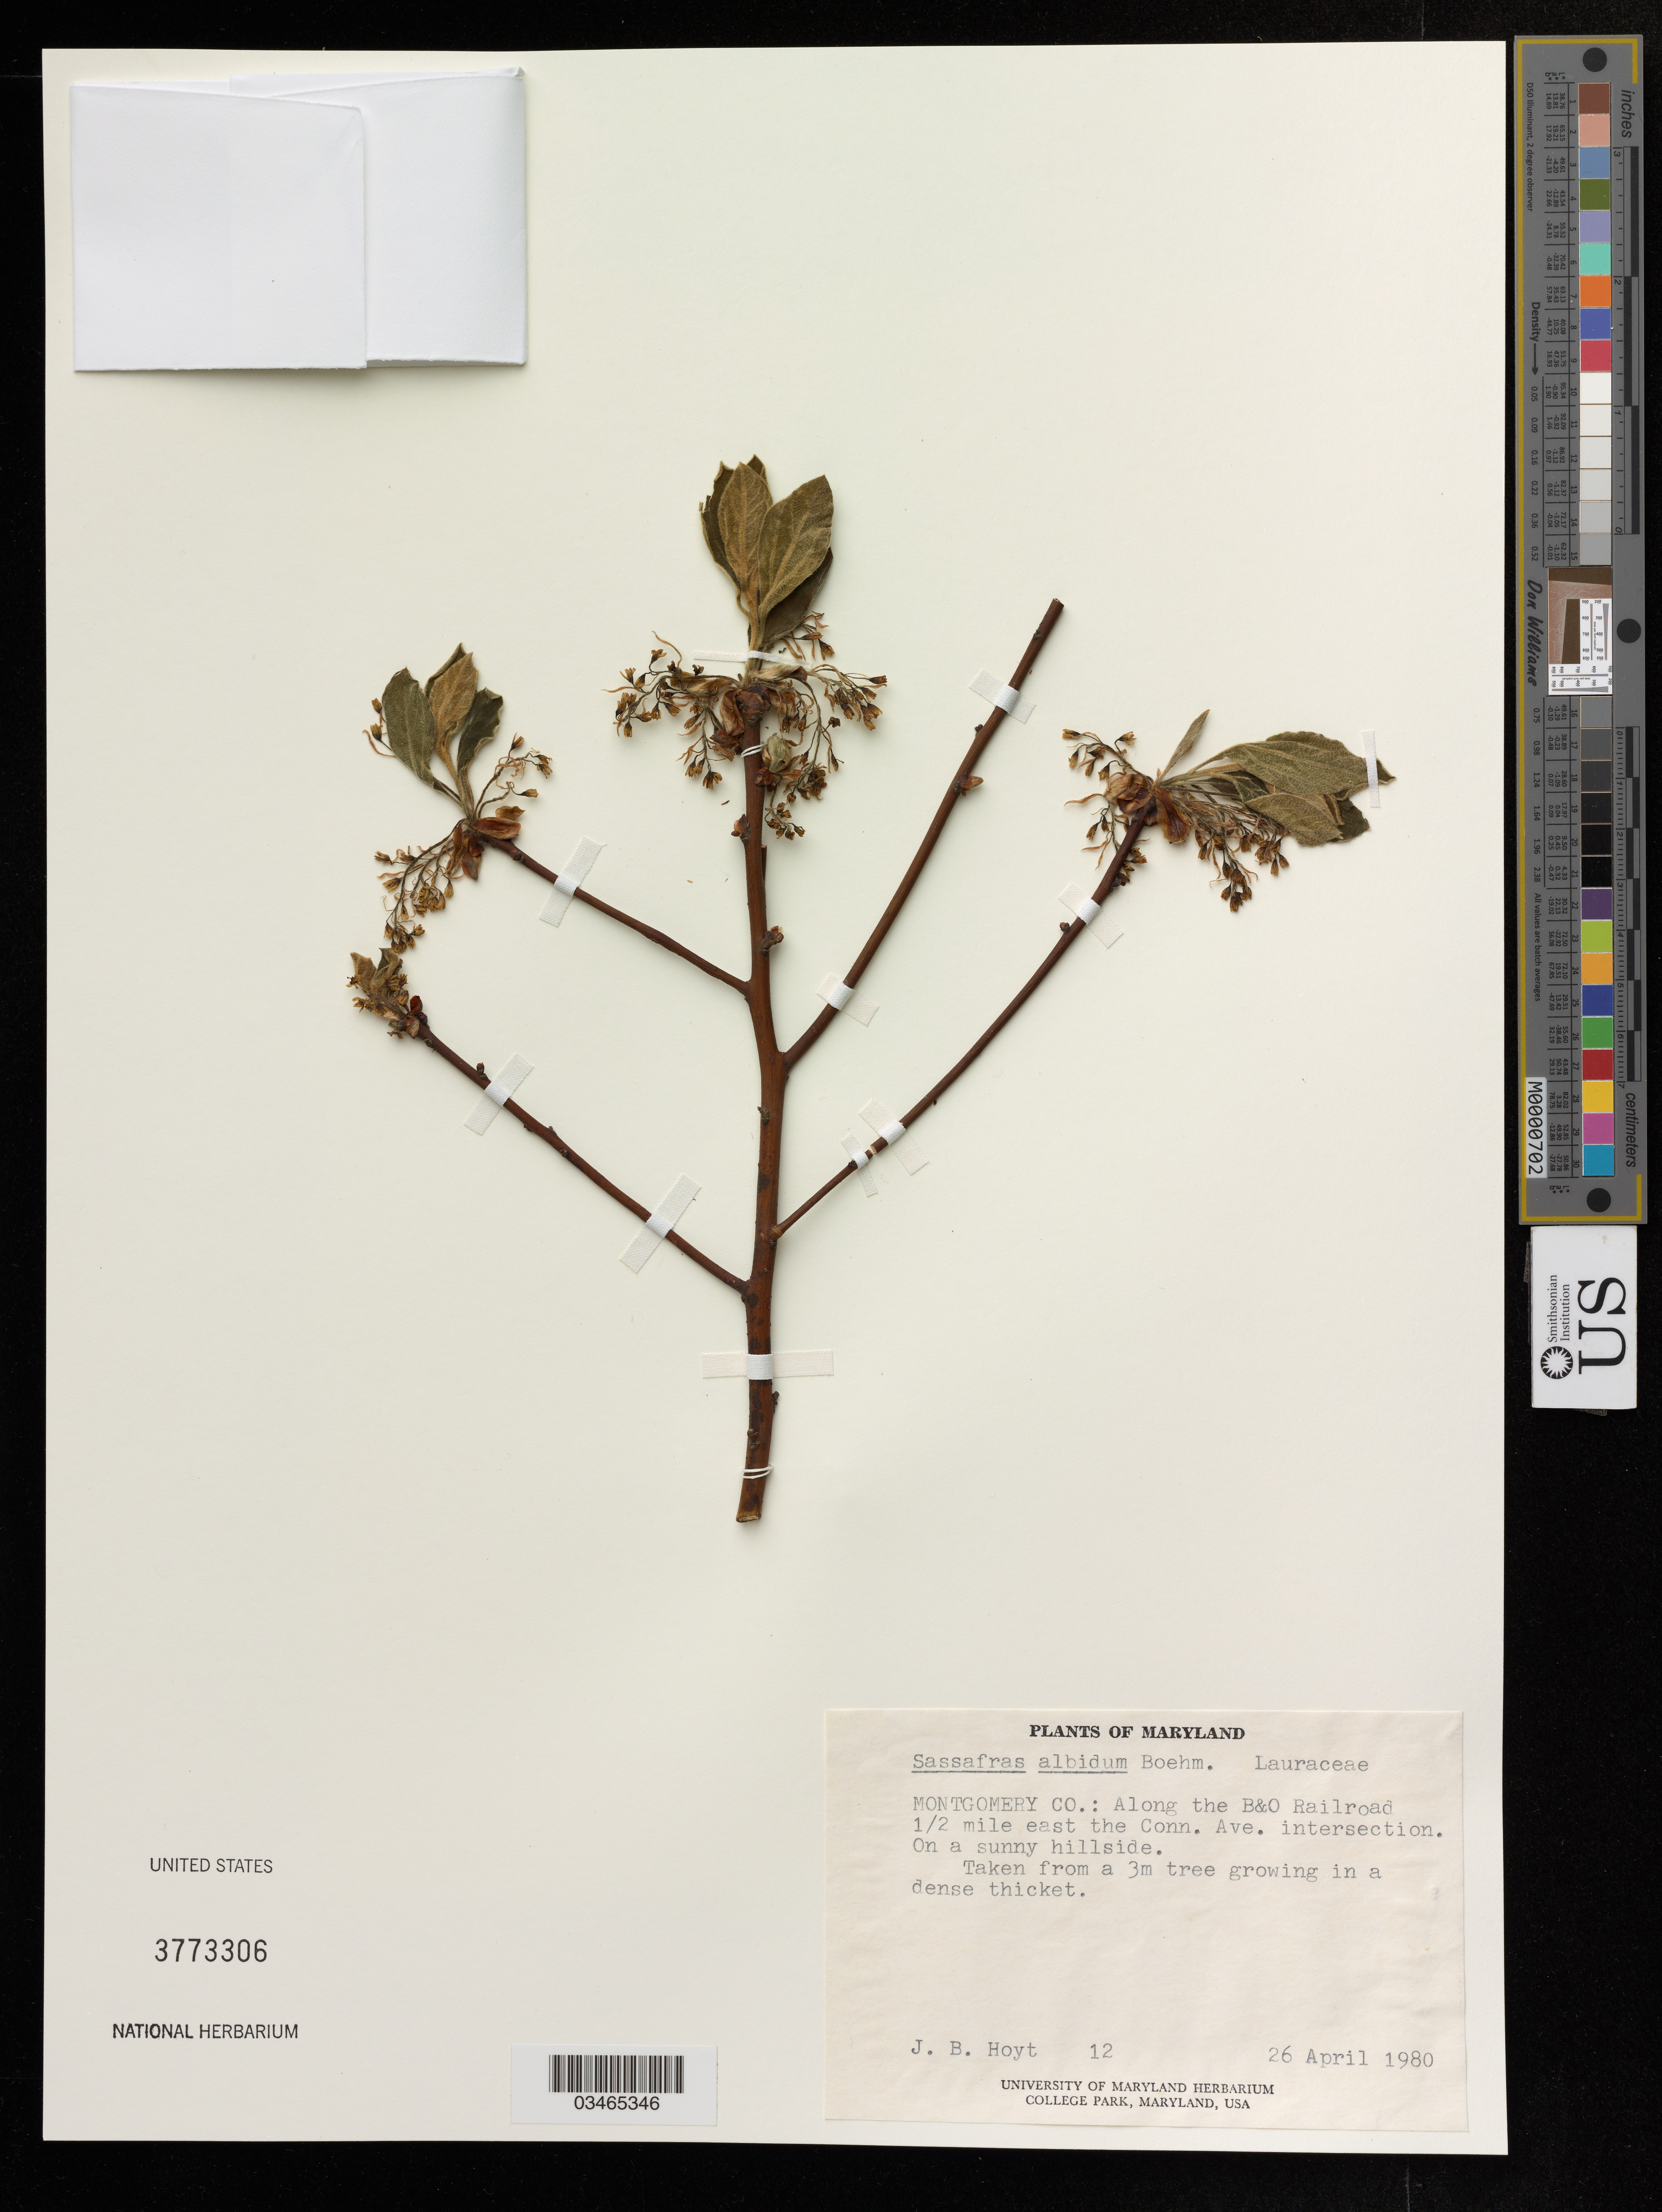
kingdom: Plantae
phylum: Tracheophyta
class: Magnoliopsida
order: Laurales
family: Lauraceae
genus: Sassafras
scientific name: Sassafras albidum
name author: (Nutt.) Nees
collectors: J. Hoyt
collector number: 12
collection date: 1980-04-26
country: United States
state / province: Maryland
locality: Montgomery CO.: Along the B&O Railroad 1/2 mile east the Conn. Ave. intersection, On a sunny hillside.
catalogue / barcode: US 3773306